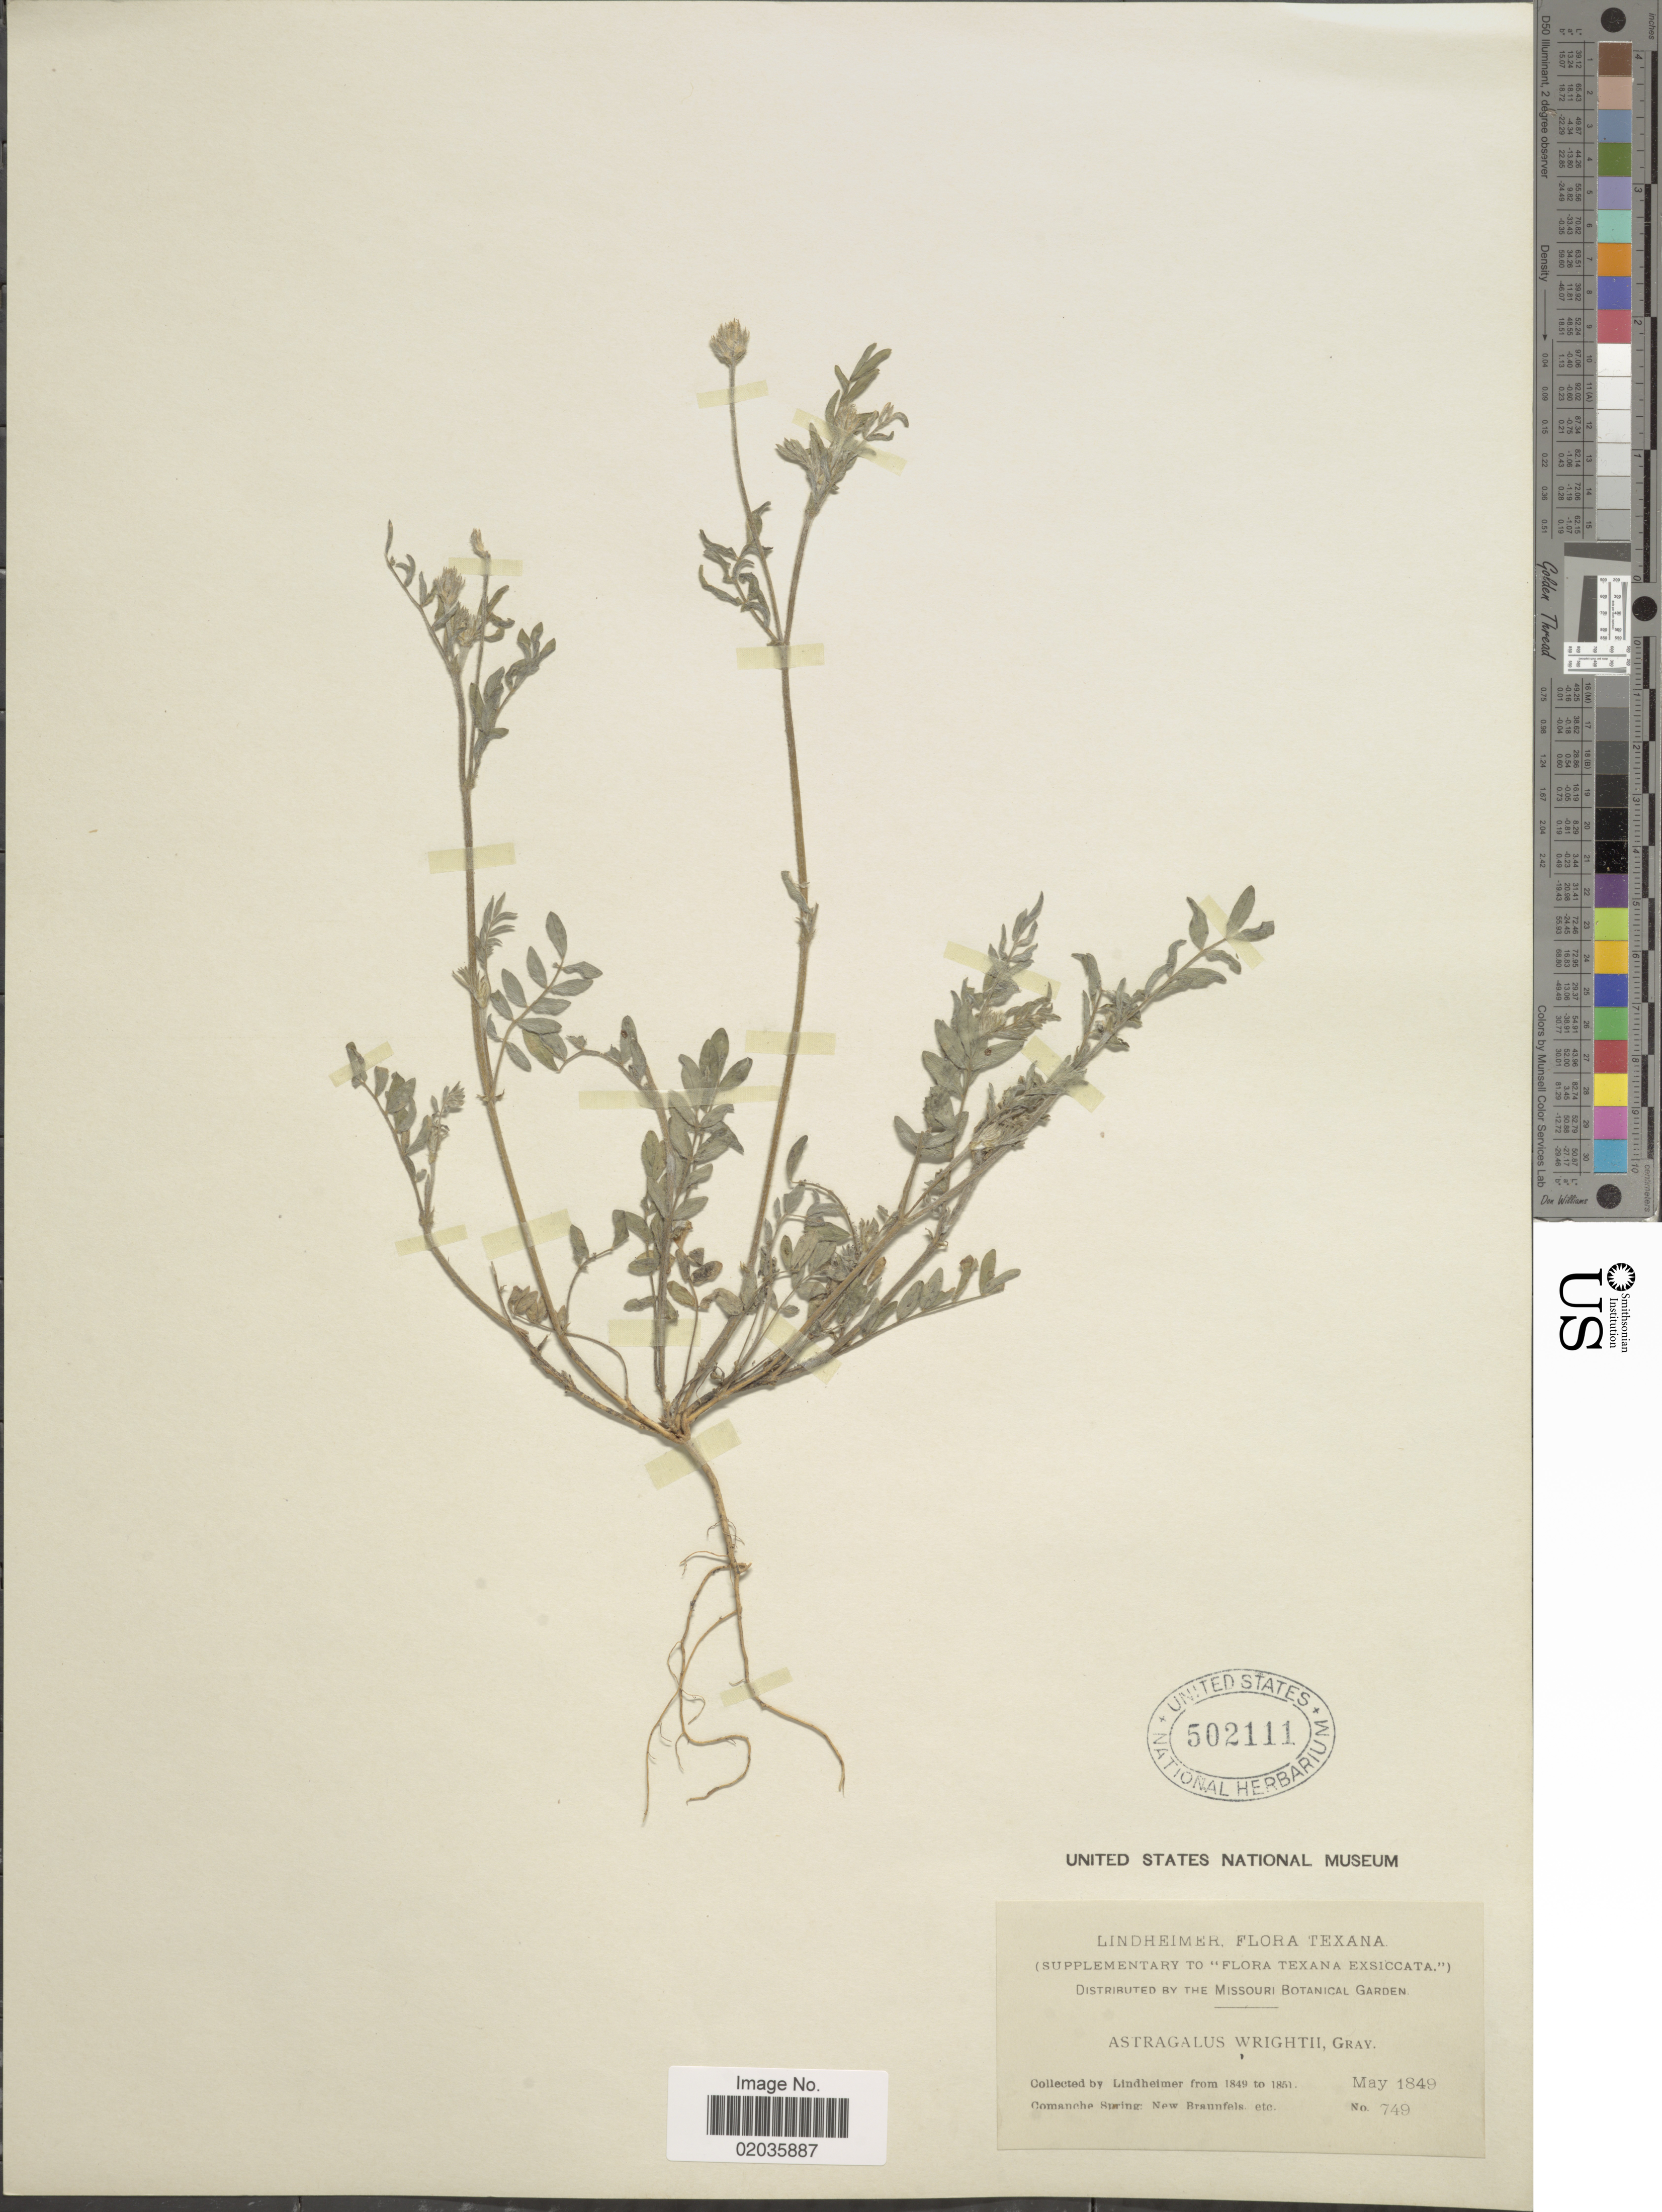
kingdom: Plantae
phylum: Tracheophyta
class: Magnoliopsida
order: Fabales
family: Fabaceae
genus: Astragalus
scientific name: Astragalus wrightii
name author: A. Gray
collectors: F. J. Lindheimer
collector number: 749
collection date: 1849-05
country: United States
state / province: Texas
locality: Texana, Comanche Spring New Braunfels.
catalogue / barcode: US 502111